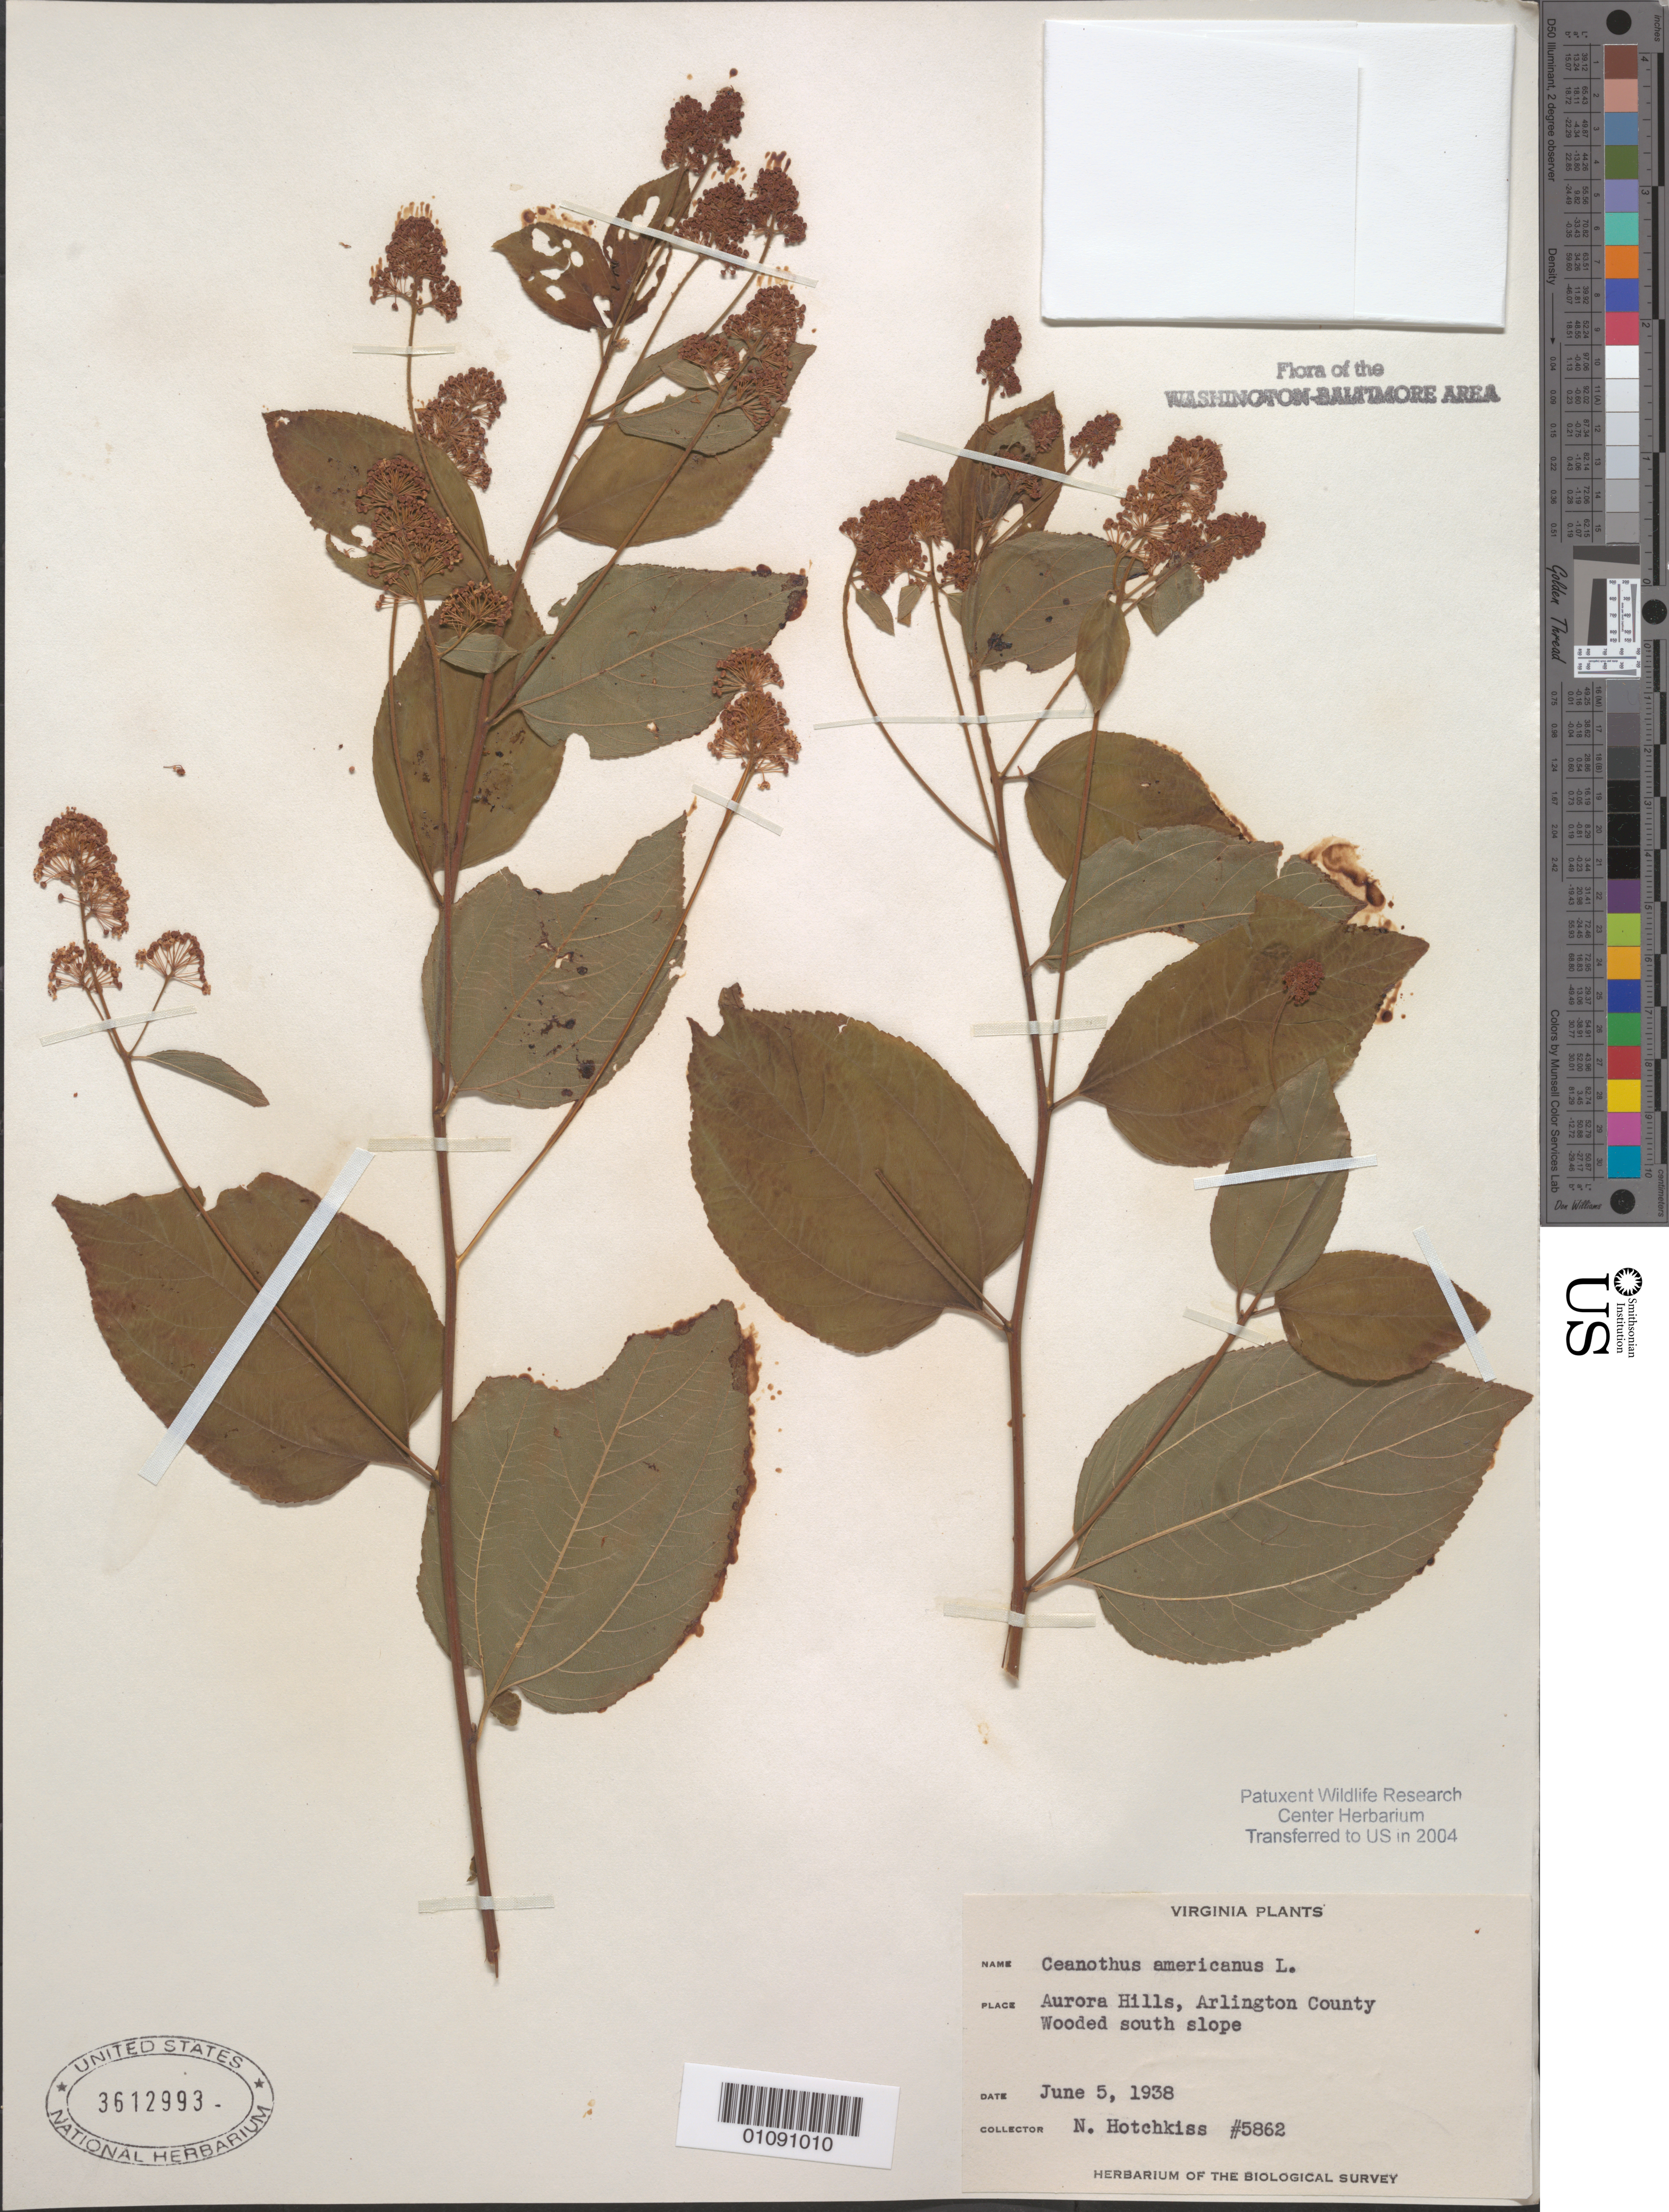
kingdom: Plantae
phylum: Tracheophyta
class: Magnoliopsida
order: Rosales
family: Rhamnaceae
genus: Ceanothus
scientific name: Ceanothus americanus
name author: L.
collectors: N. Hotchkiss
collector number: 5862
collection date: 1938-06-05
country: United States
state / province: Virginia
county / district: Arlington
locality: Aurora Hills.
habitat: Wooded S. slope.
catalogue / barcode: US 3612993